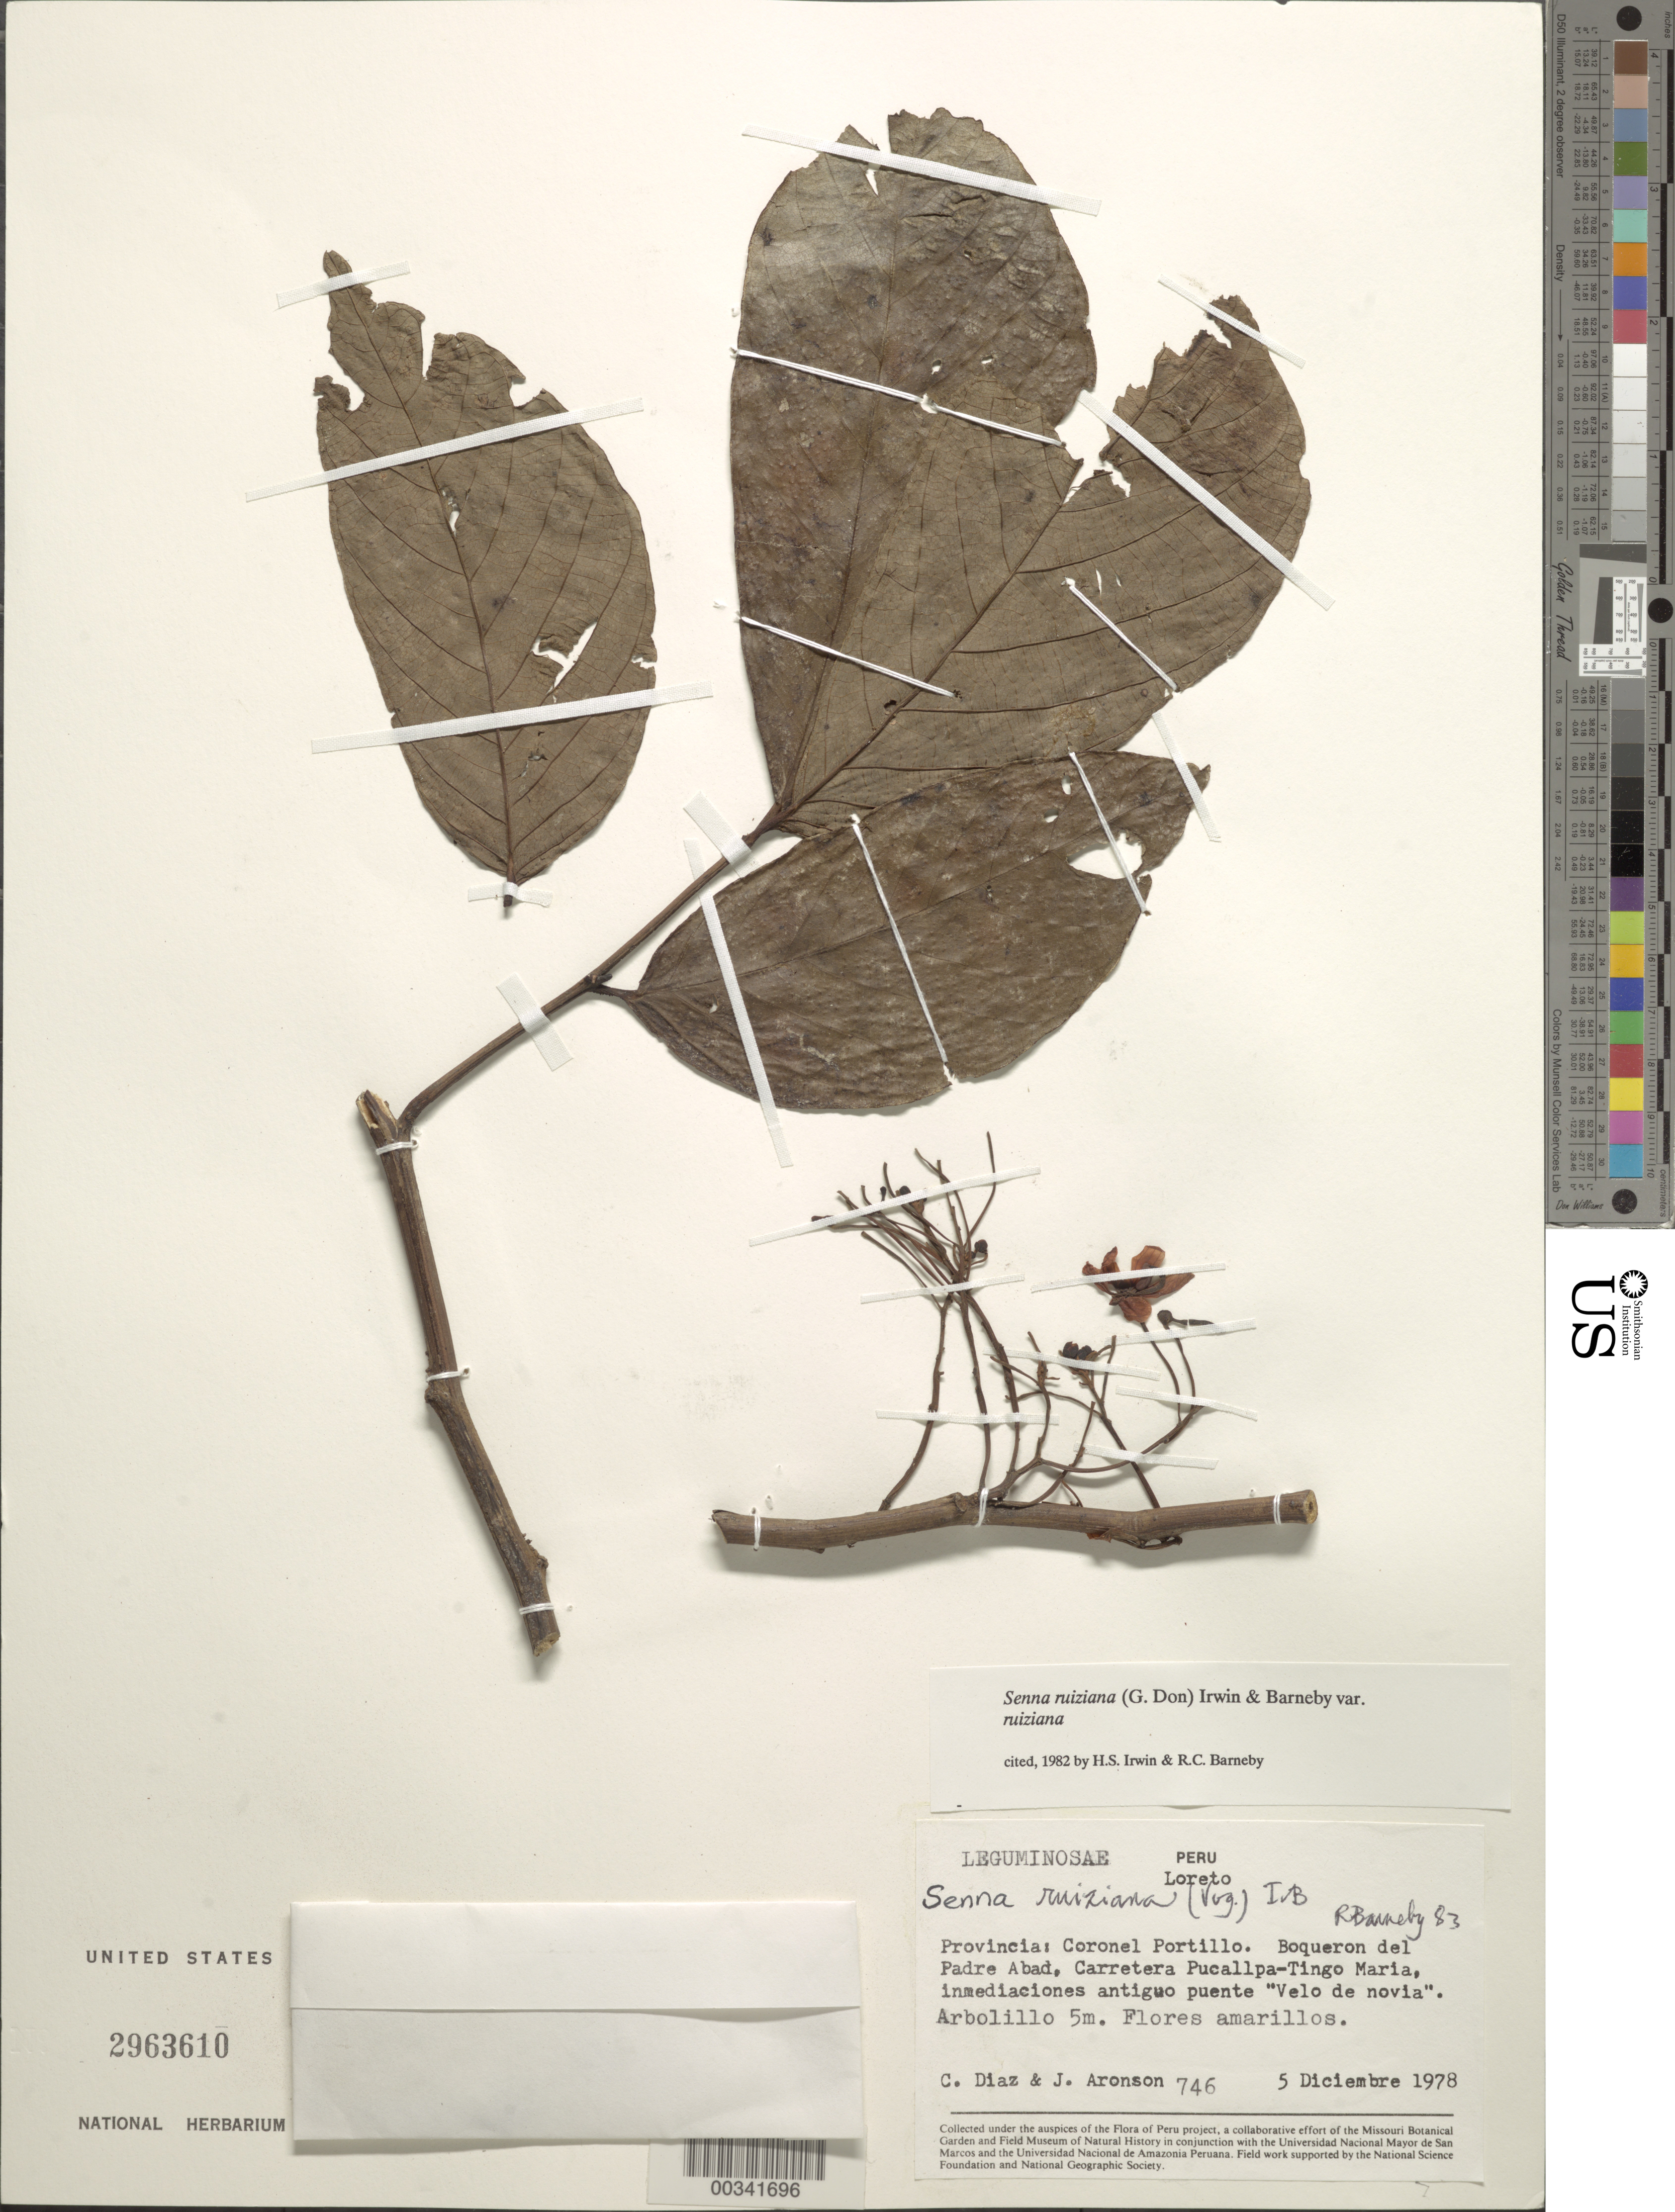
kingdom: Plantae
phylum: Tracheophyta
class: Magnoliopsida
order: Fabales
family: Fabaceae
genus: Senna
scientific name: Senna ruiziana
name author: (G. Don) H.S. Irwin & Barneby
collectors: C. Díaz & J. Aronson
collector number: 746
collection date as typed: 05 Dec 1978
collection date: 1978-12-05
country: Peru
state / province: Loreto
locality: Coronel Portillo Prov. [?], Boquerón del Padre Abad, Carretera Pucallpa-Tingo María, inmediaciones antiguo puente "Velo de Novia"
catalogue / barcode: US 2963610